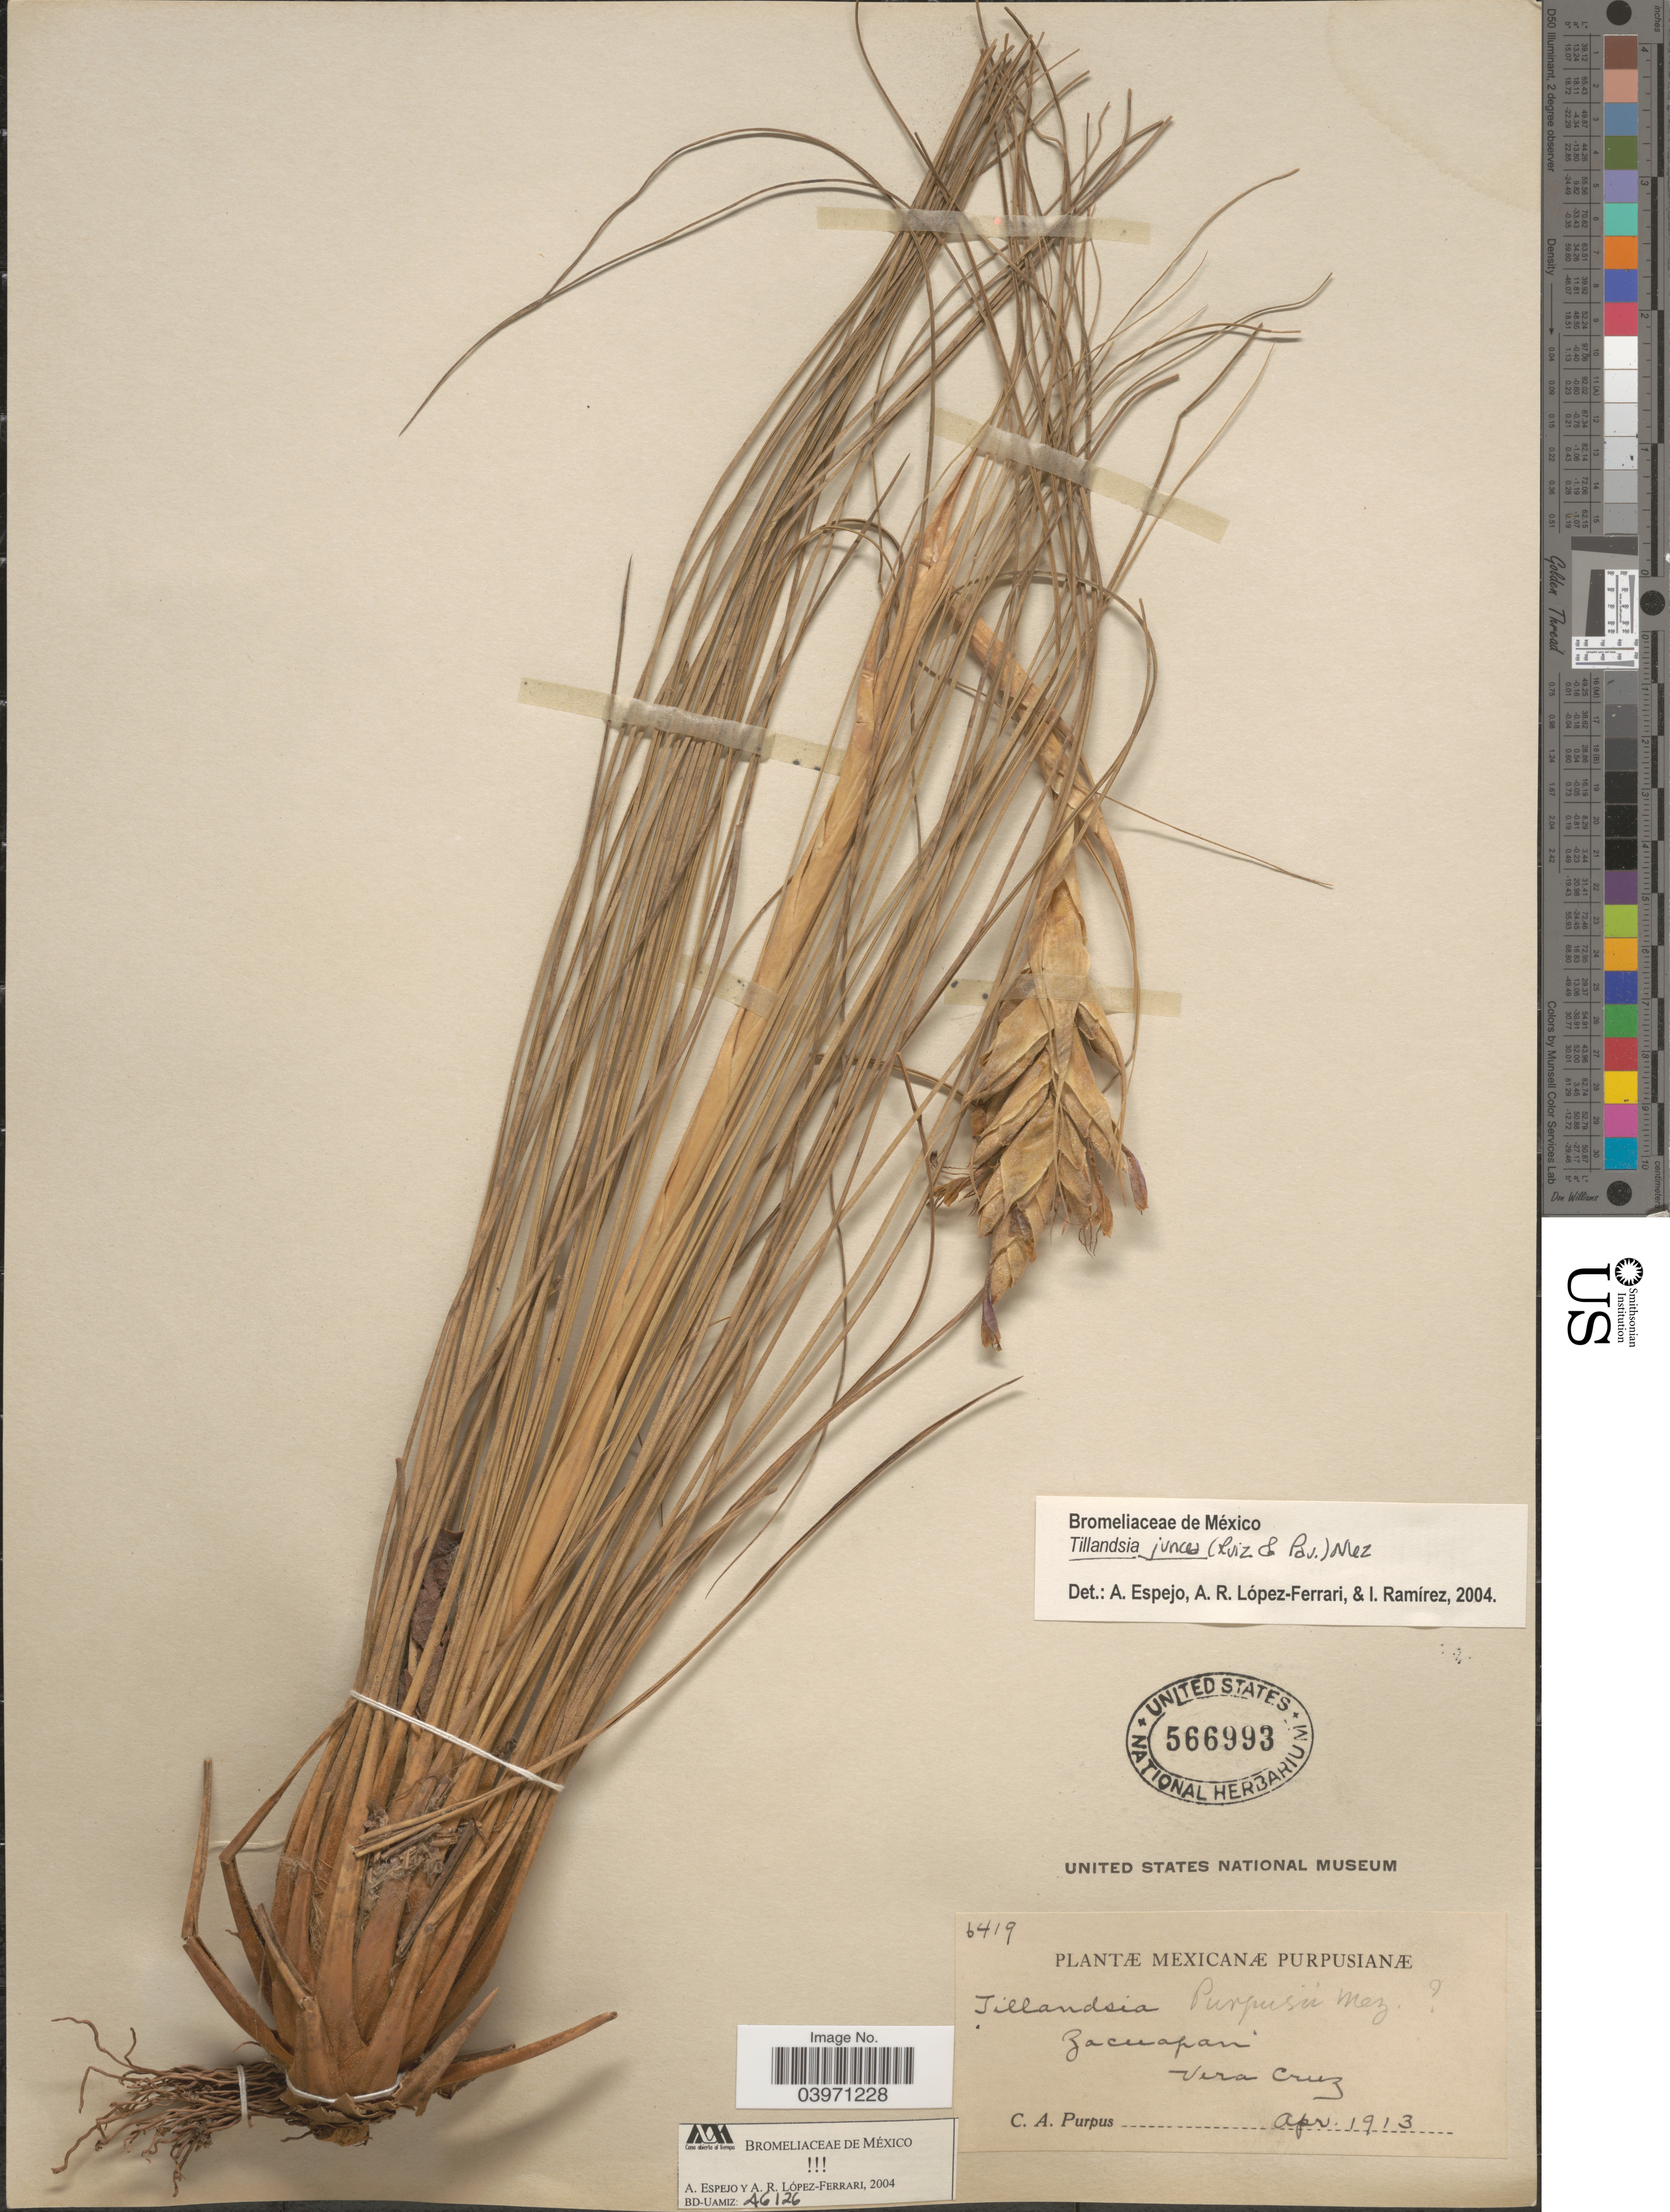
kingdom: Plantae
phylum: Tracheophyta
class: Liliopsida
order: Poales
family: Bromeliaceae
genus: Tillandsia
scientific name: Tillandsia juncea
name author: (Ruiz & Pav.) Poir.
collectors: C. A. Purpus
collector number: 6419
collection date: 1913-04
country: Mexico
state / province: Veracruz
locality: Zacuapan. Vera Cruz.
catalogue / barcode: US 566993